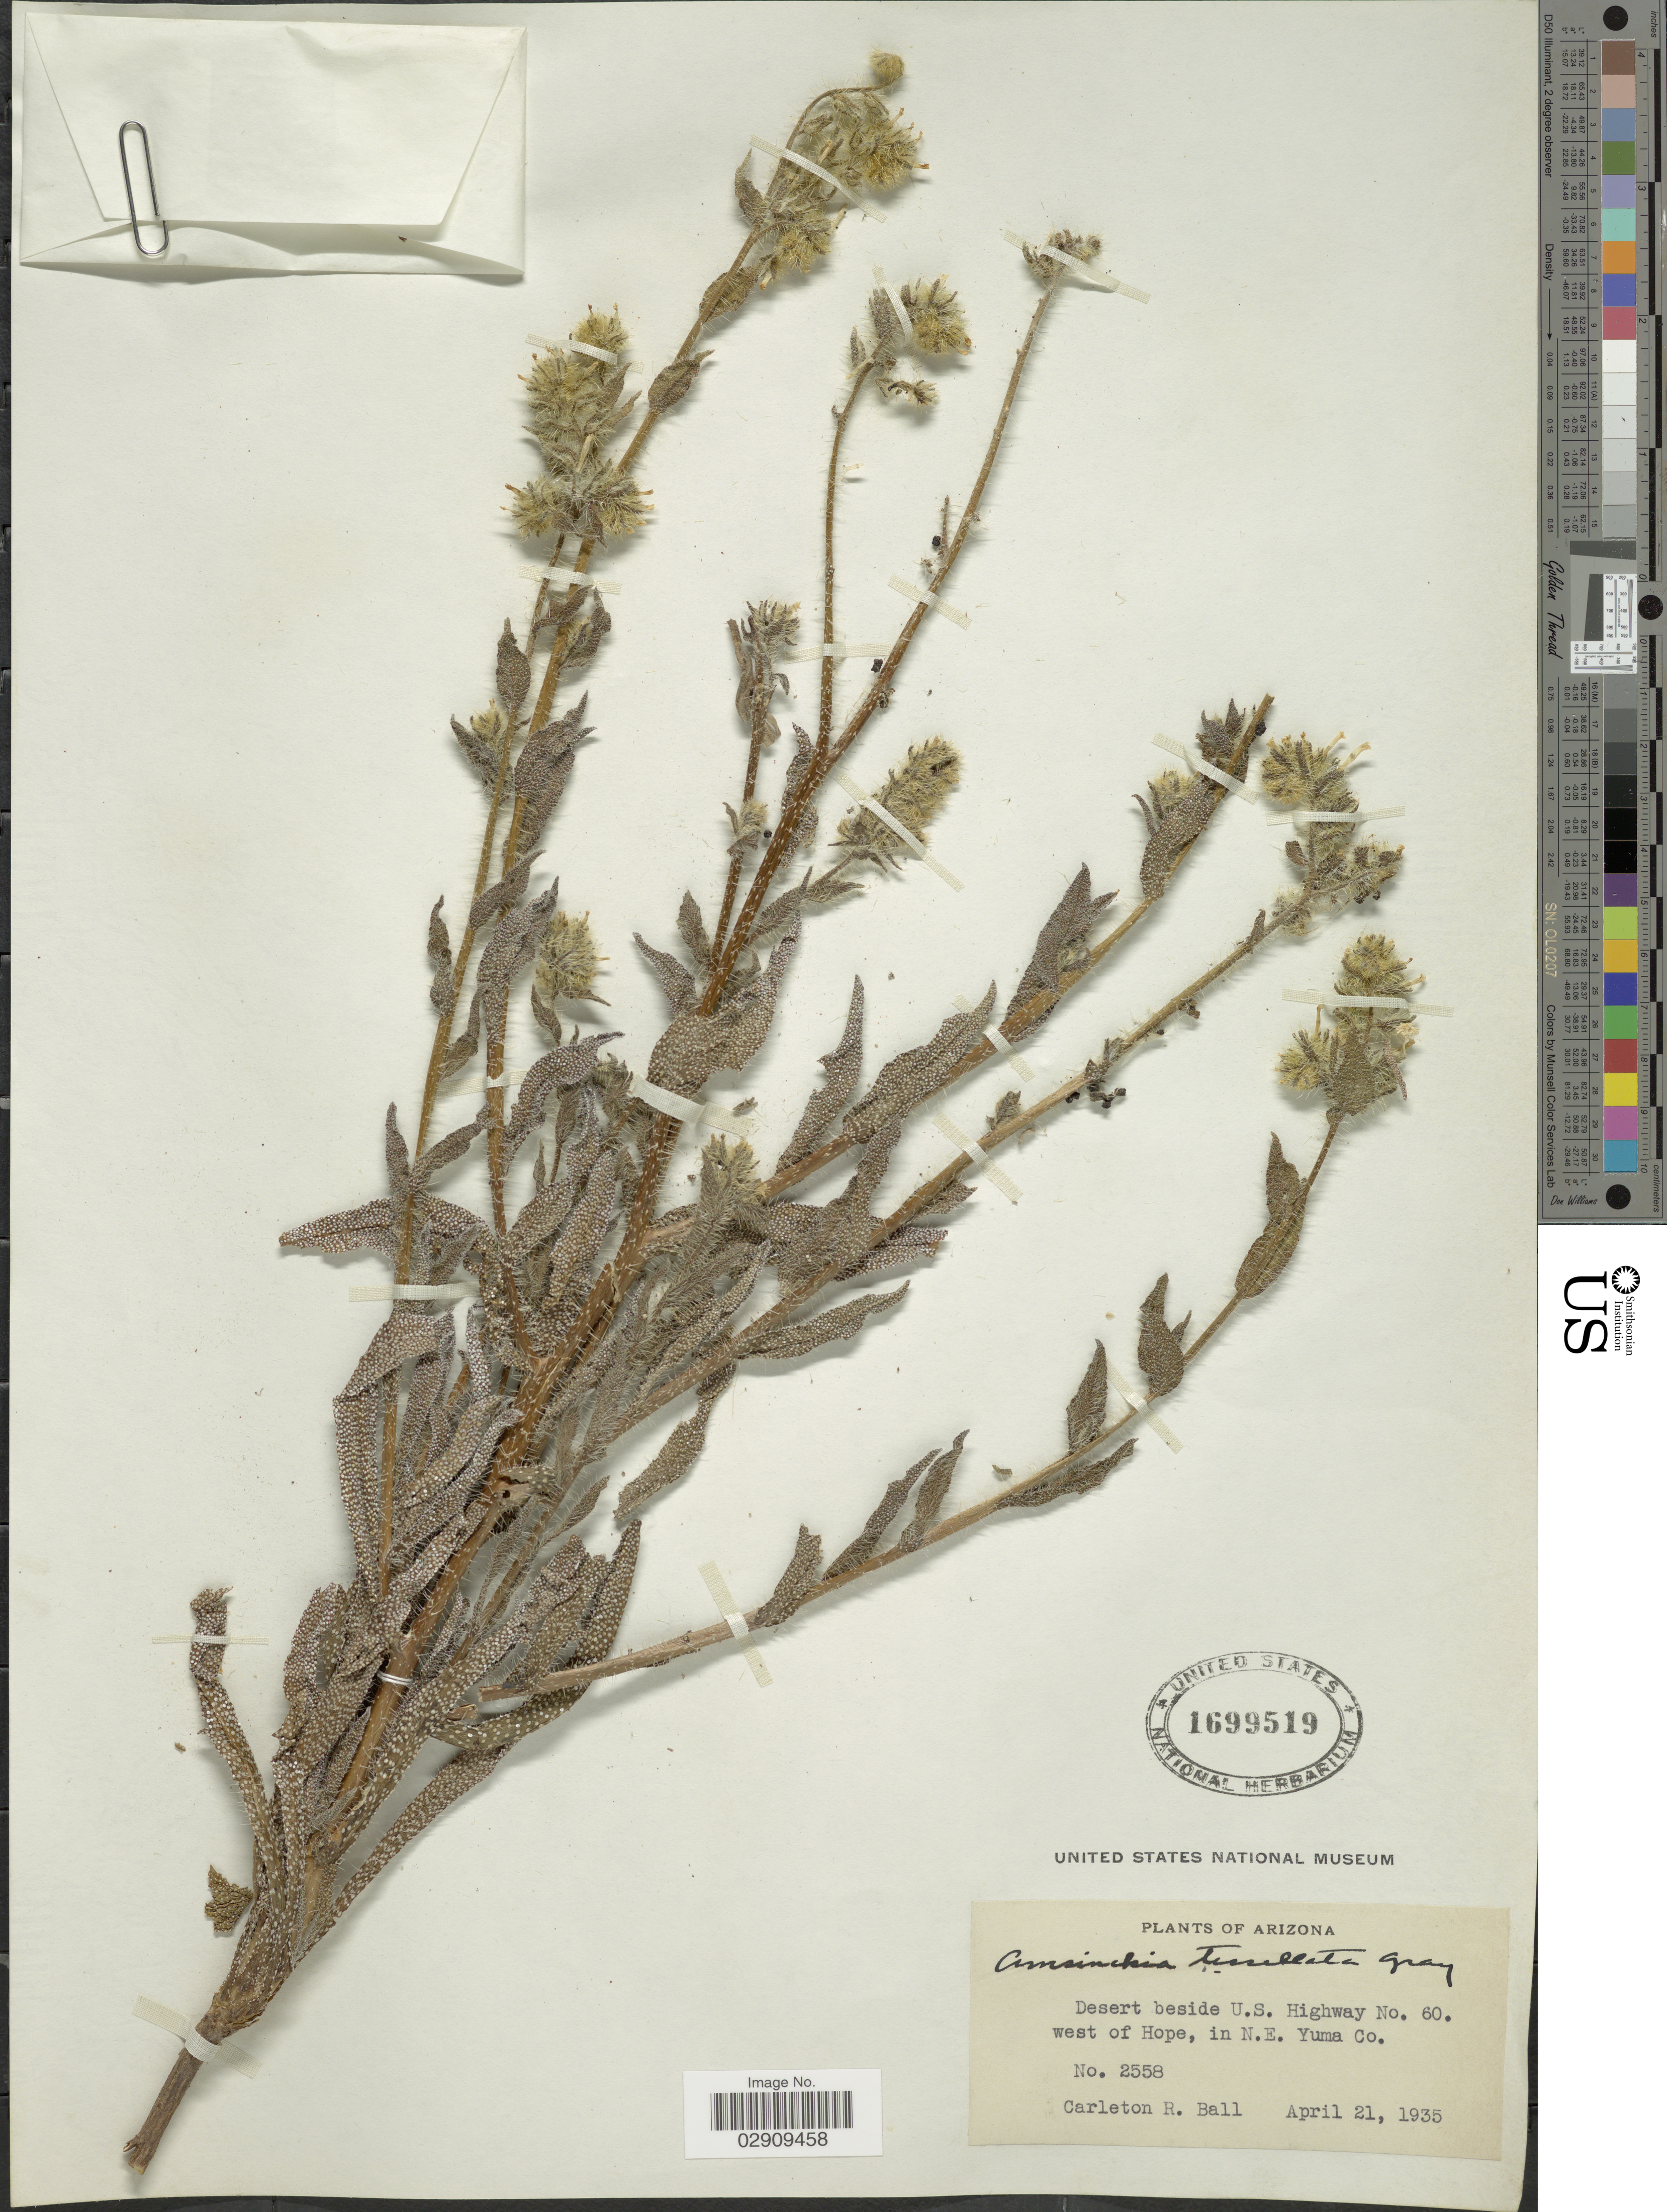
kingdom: Plantae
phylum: Tracheophyta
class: Magnoliopsida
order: Boraginales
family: Boraginaceae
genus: Amsinckia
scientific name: Amsinckia tessellata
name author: A. Gray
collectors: C. R. Ball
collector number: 2558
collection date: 1935-04-21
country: United States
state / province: Arizona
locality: Desert beside U. S. Highway No. 60. west of Hope, in N. E. Yuma Co.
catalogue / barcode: US 1699519